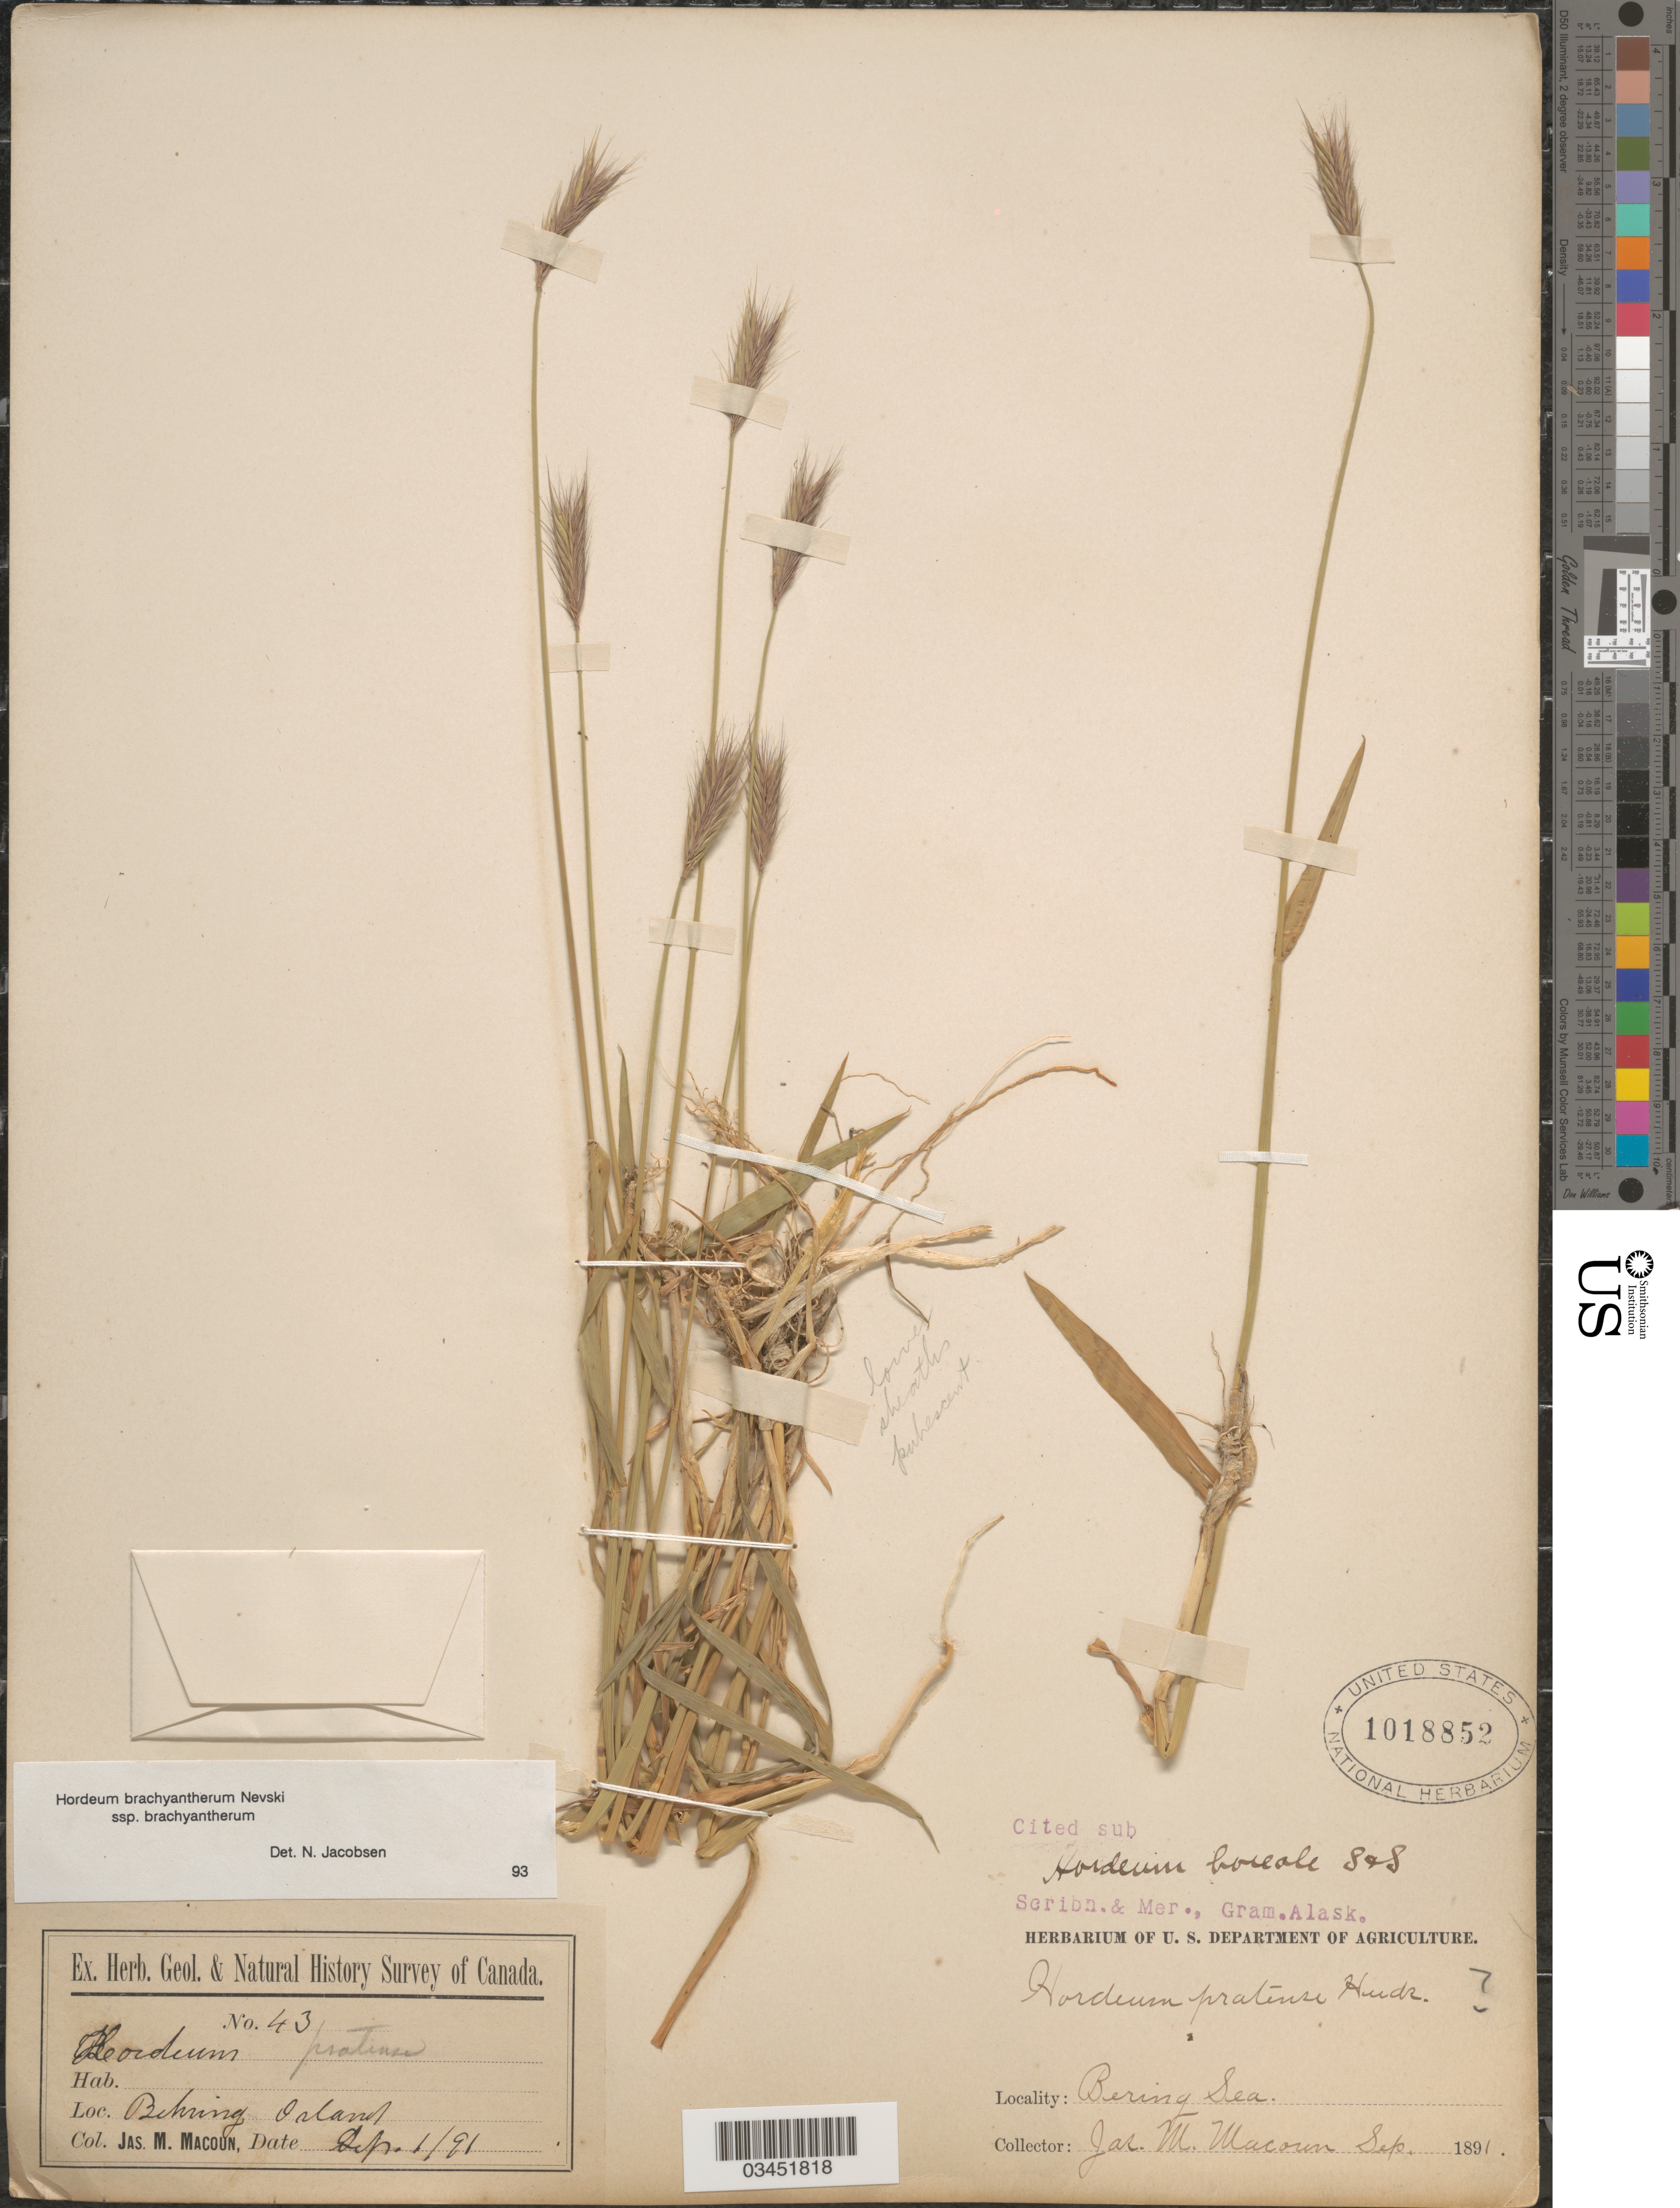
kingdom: Plantae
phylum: Tracheophyta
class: Liliopsida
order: Poales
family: Poaceae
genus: Hordeum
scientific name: Hordeum brachyantherum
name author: Nevski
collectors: J. M. Macoun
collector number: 43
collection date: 1891-09-01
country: Russian Federation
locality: Geol. & Natural History Survey of Canada. Behring Island. Bering Sea.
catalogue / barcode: US 1018852